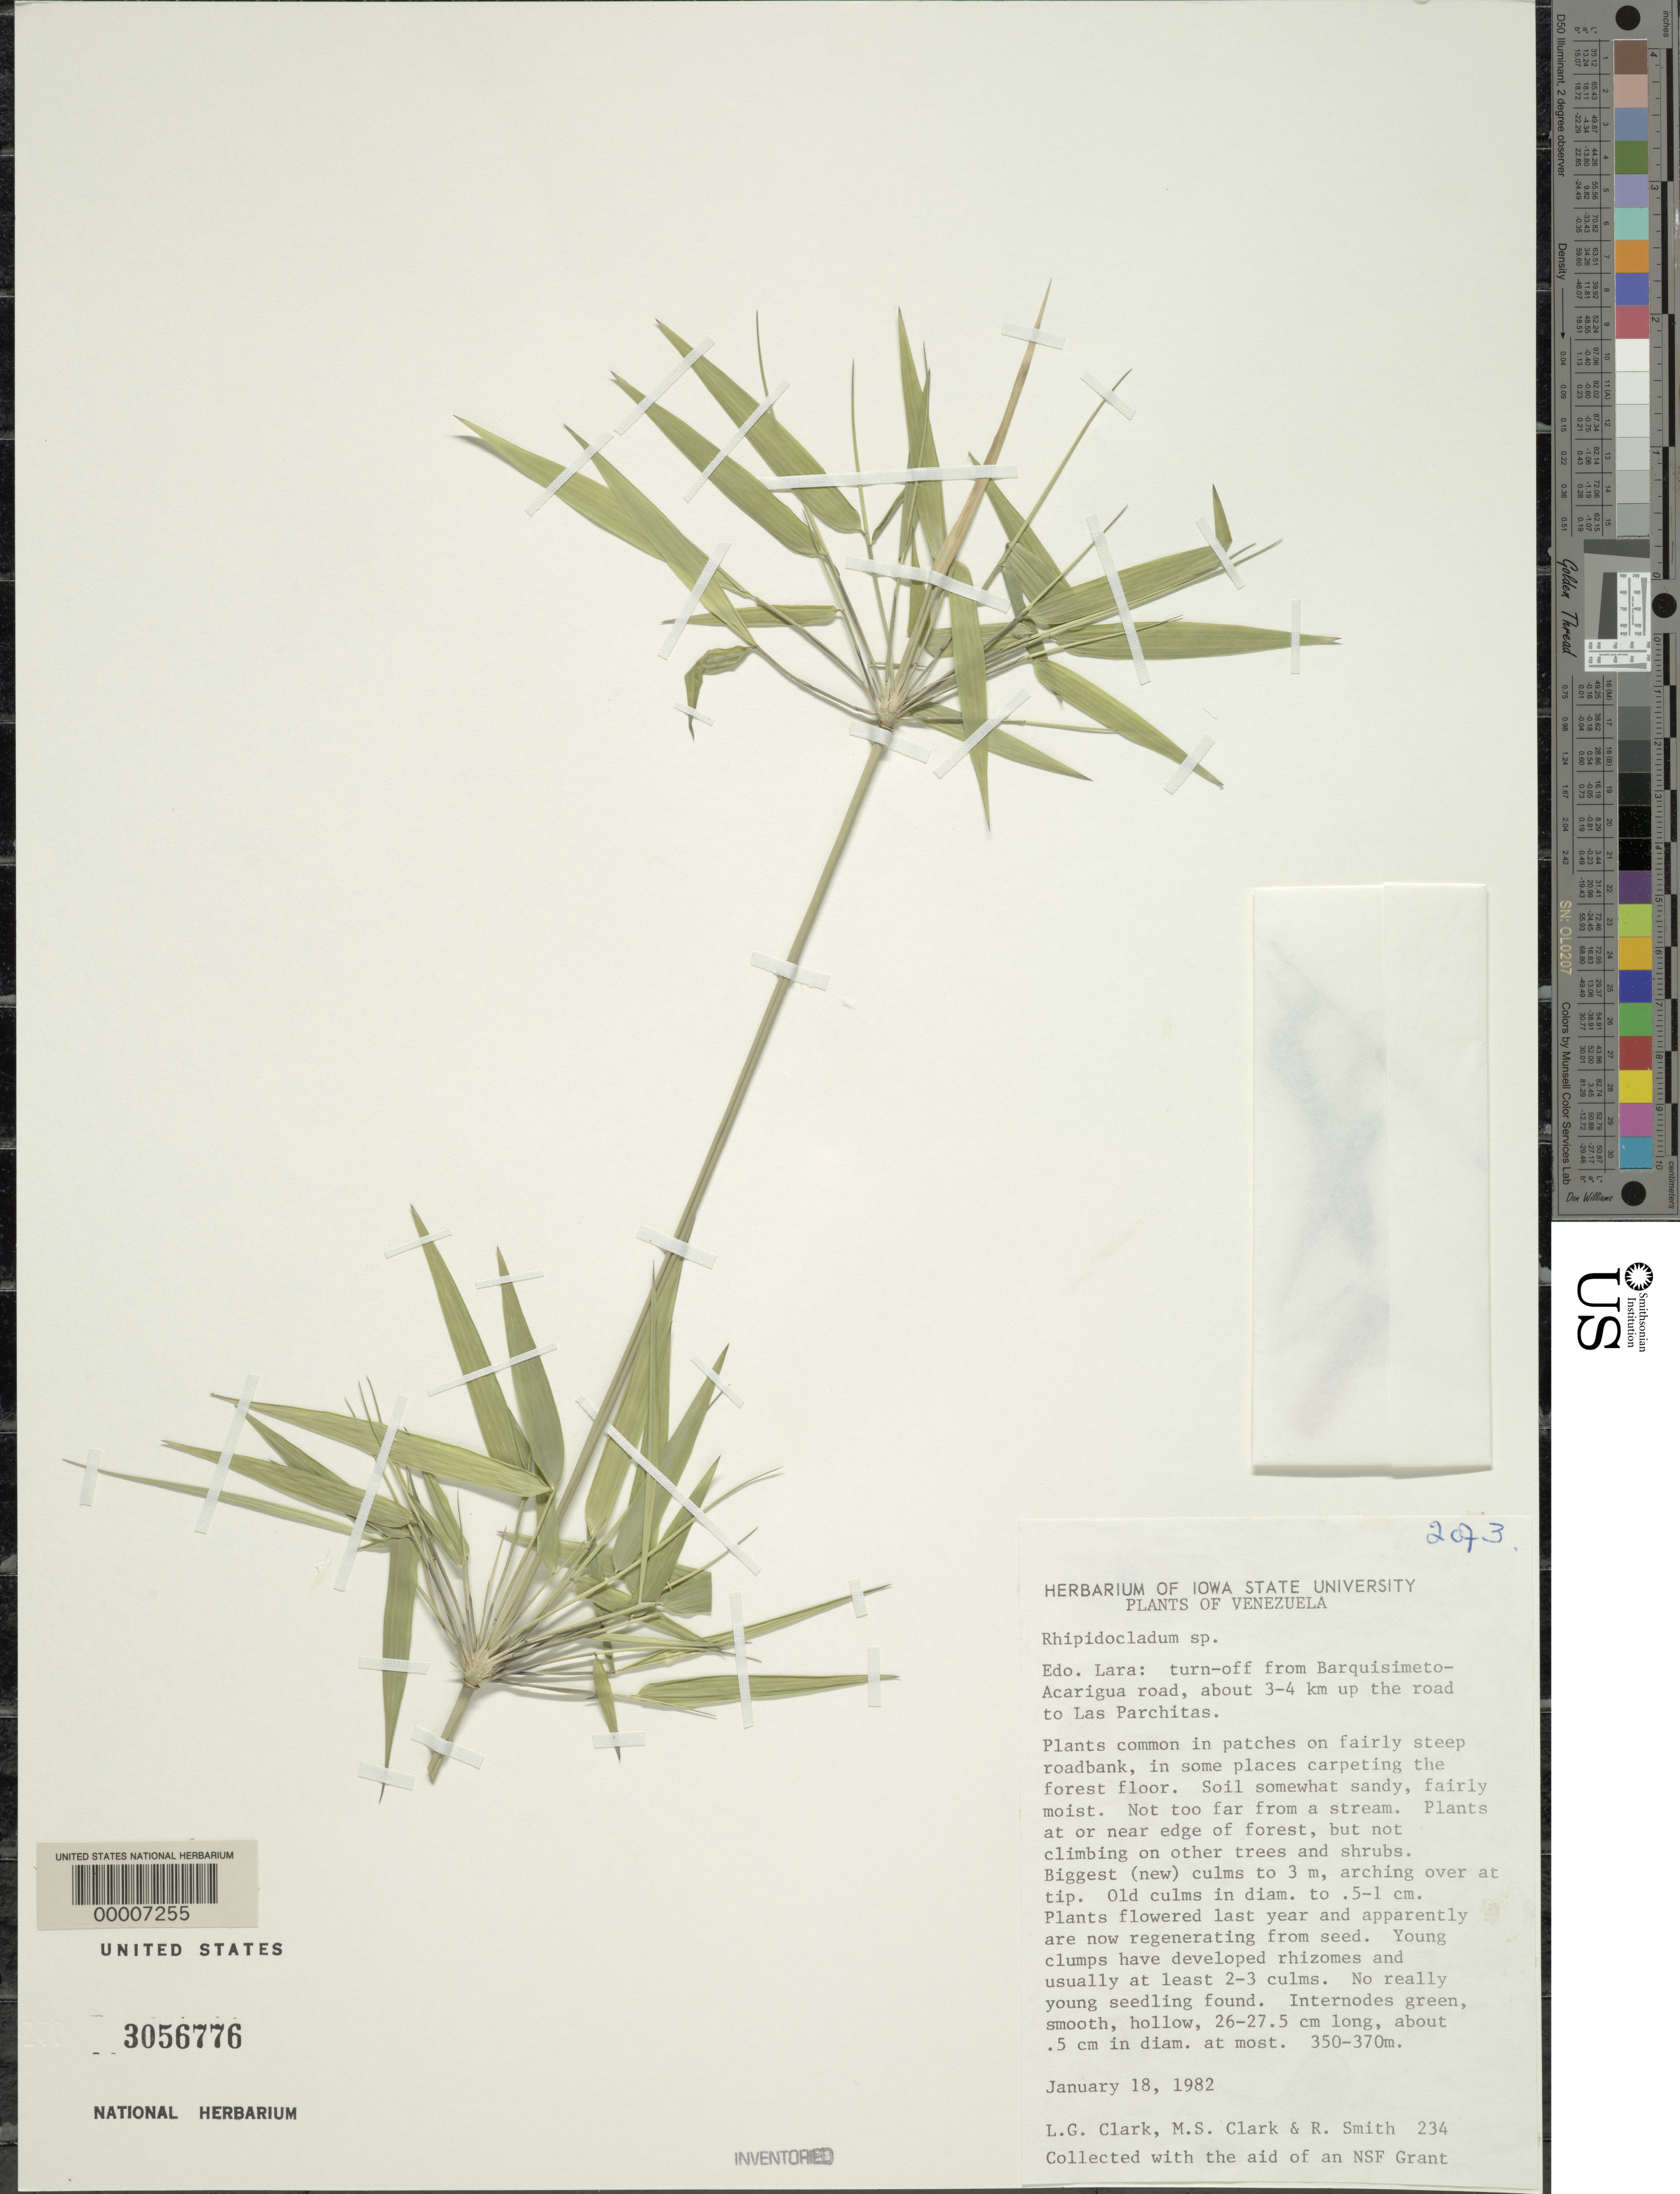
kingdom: Plantae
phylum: Tracheophyta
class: Liliopsida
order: Poales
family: Poaceae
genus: Rhipidocladum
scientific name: Rhipidocladum sp.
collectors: L. G. Clark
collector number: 234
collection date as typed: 18 Jan 1982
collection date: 1982-01-18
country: Venezuela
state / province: Lara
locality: Las parchitas, barquisimeto-acarigua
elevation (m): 350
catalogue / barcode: US 3056776